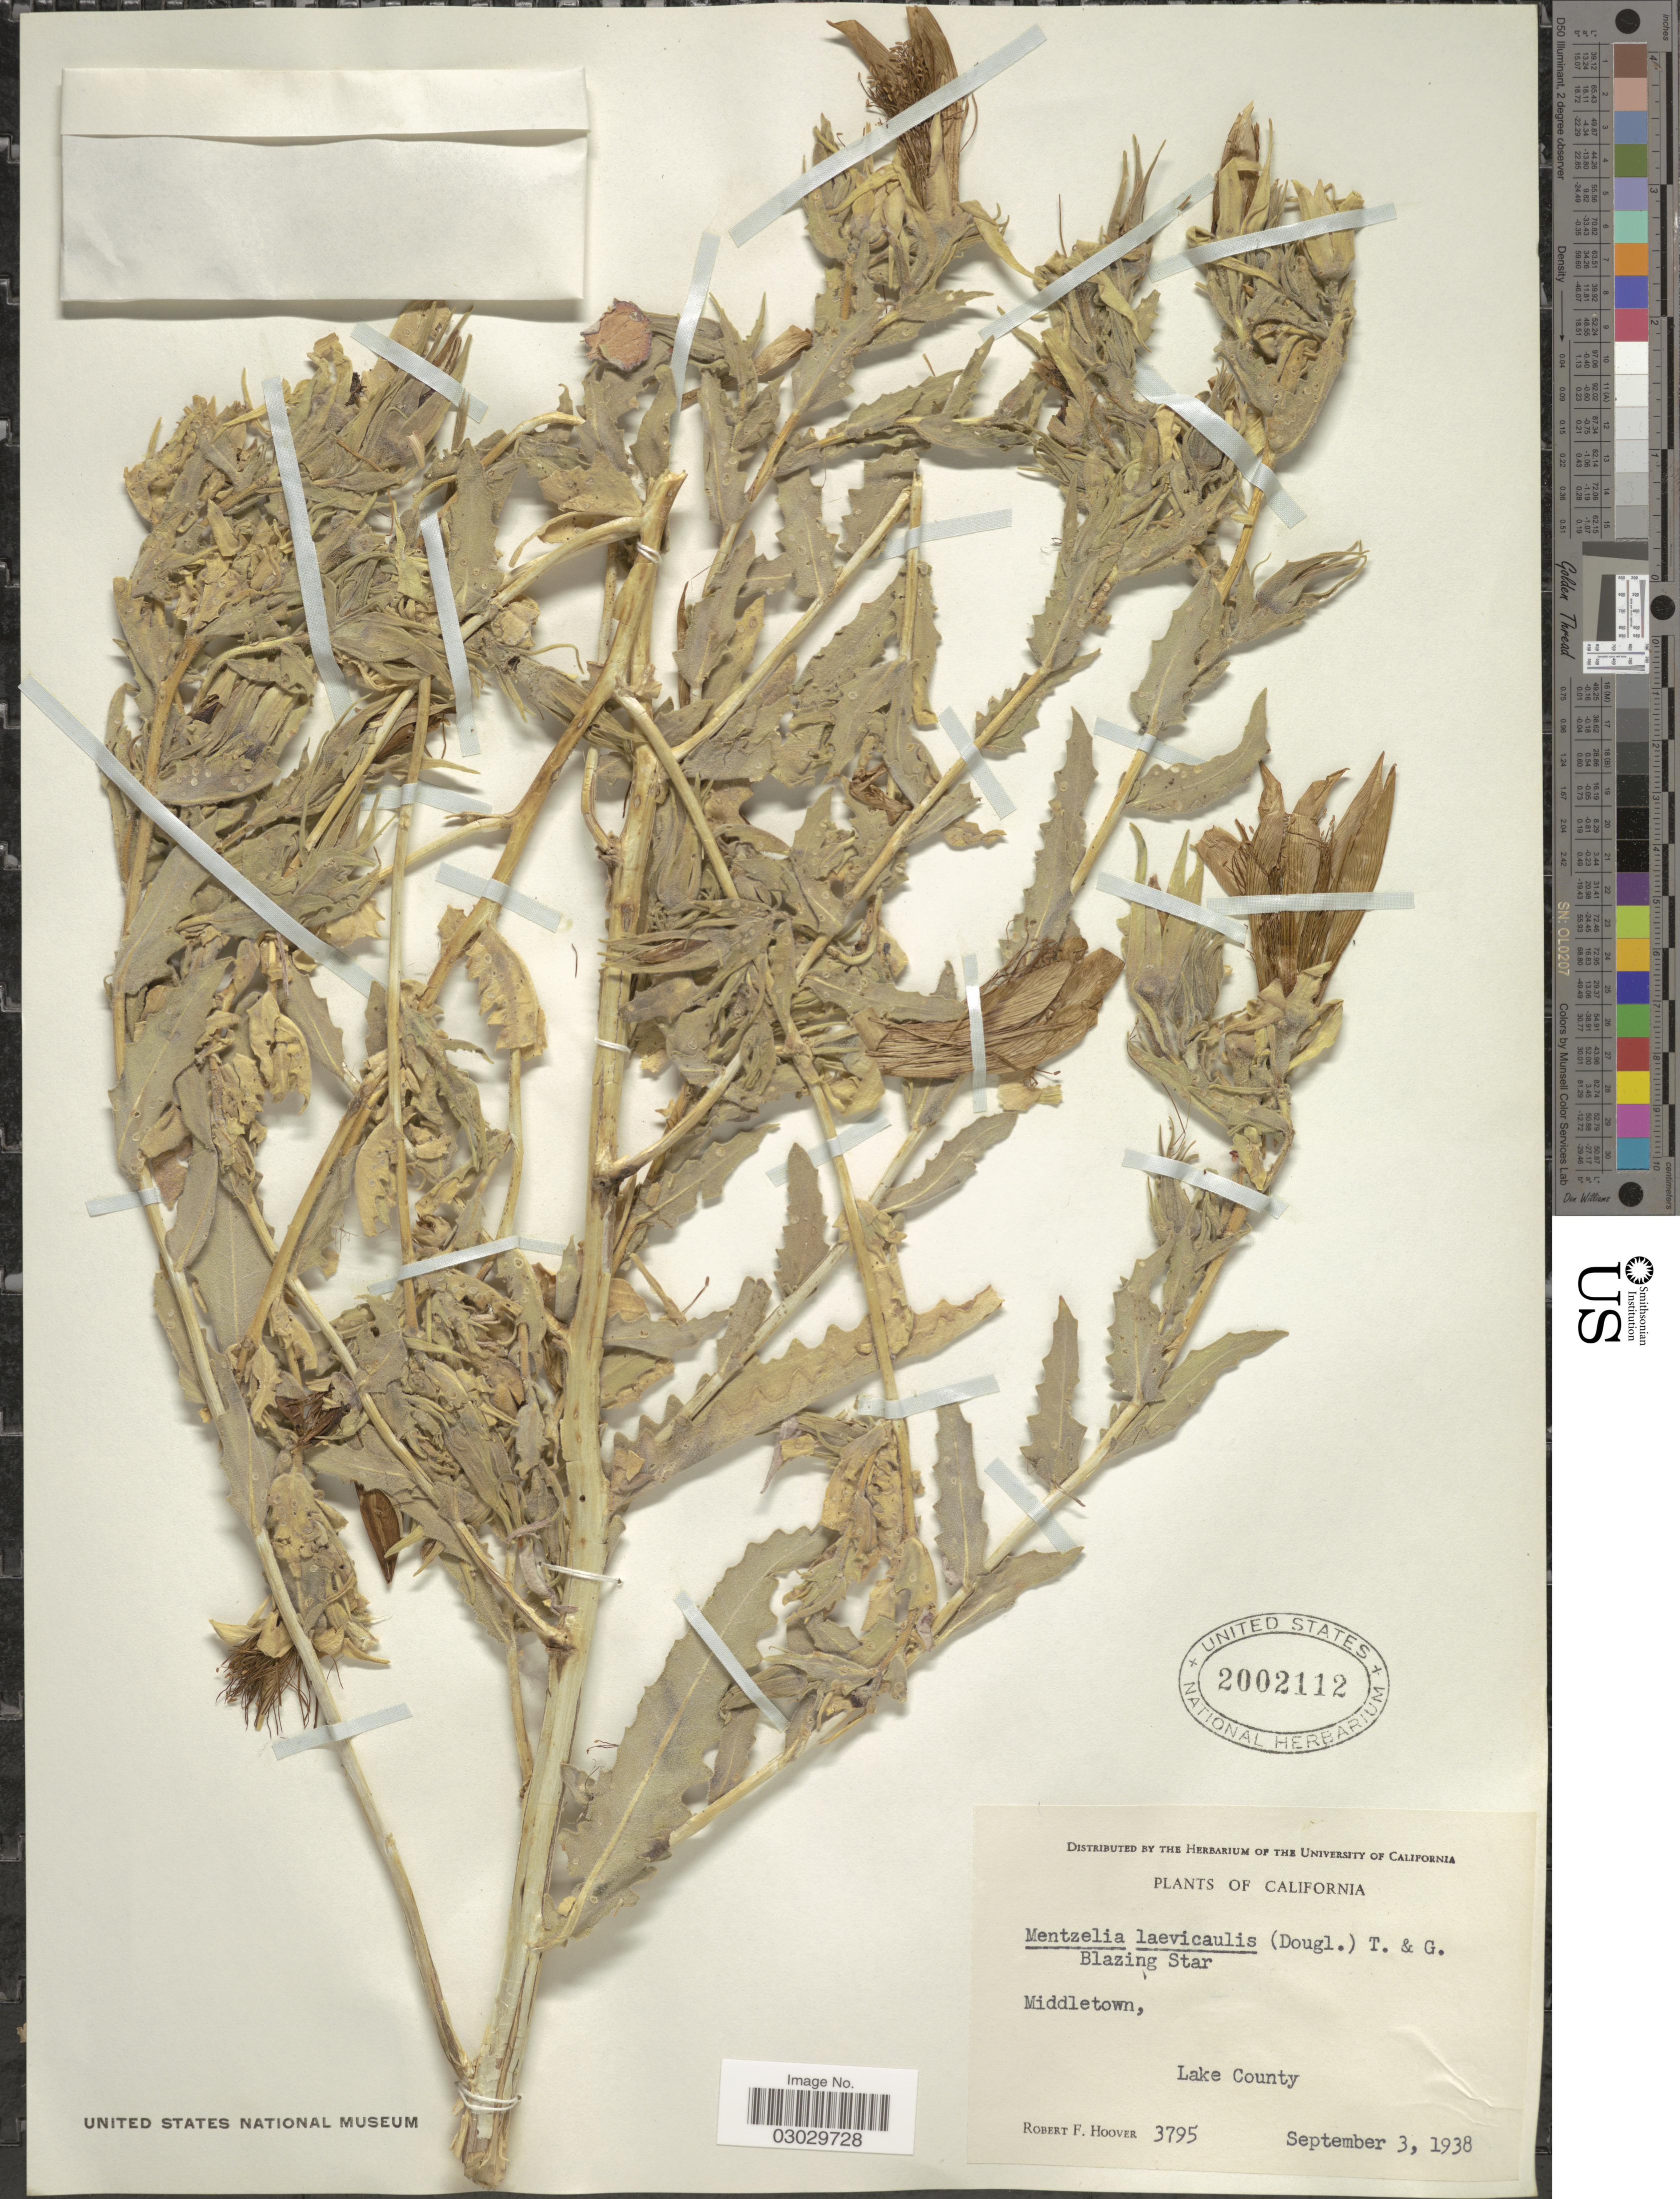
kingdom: Plantae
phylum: Tracheophyta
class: Magnoliopsida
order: Cornales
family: Loasaceae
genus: Mentzelia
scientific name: Mentzelia laevicaulis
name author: (Douglas ex Hook.) Torr. & A. Gray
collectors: R. F. Hoover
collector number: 3795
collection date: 1938-09-03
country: United States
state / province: California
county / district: Lake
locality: Middletown, Lake County.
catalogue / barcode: US 2002112